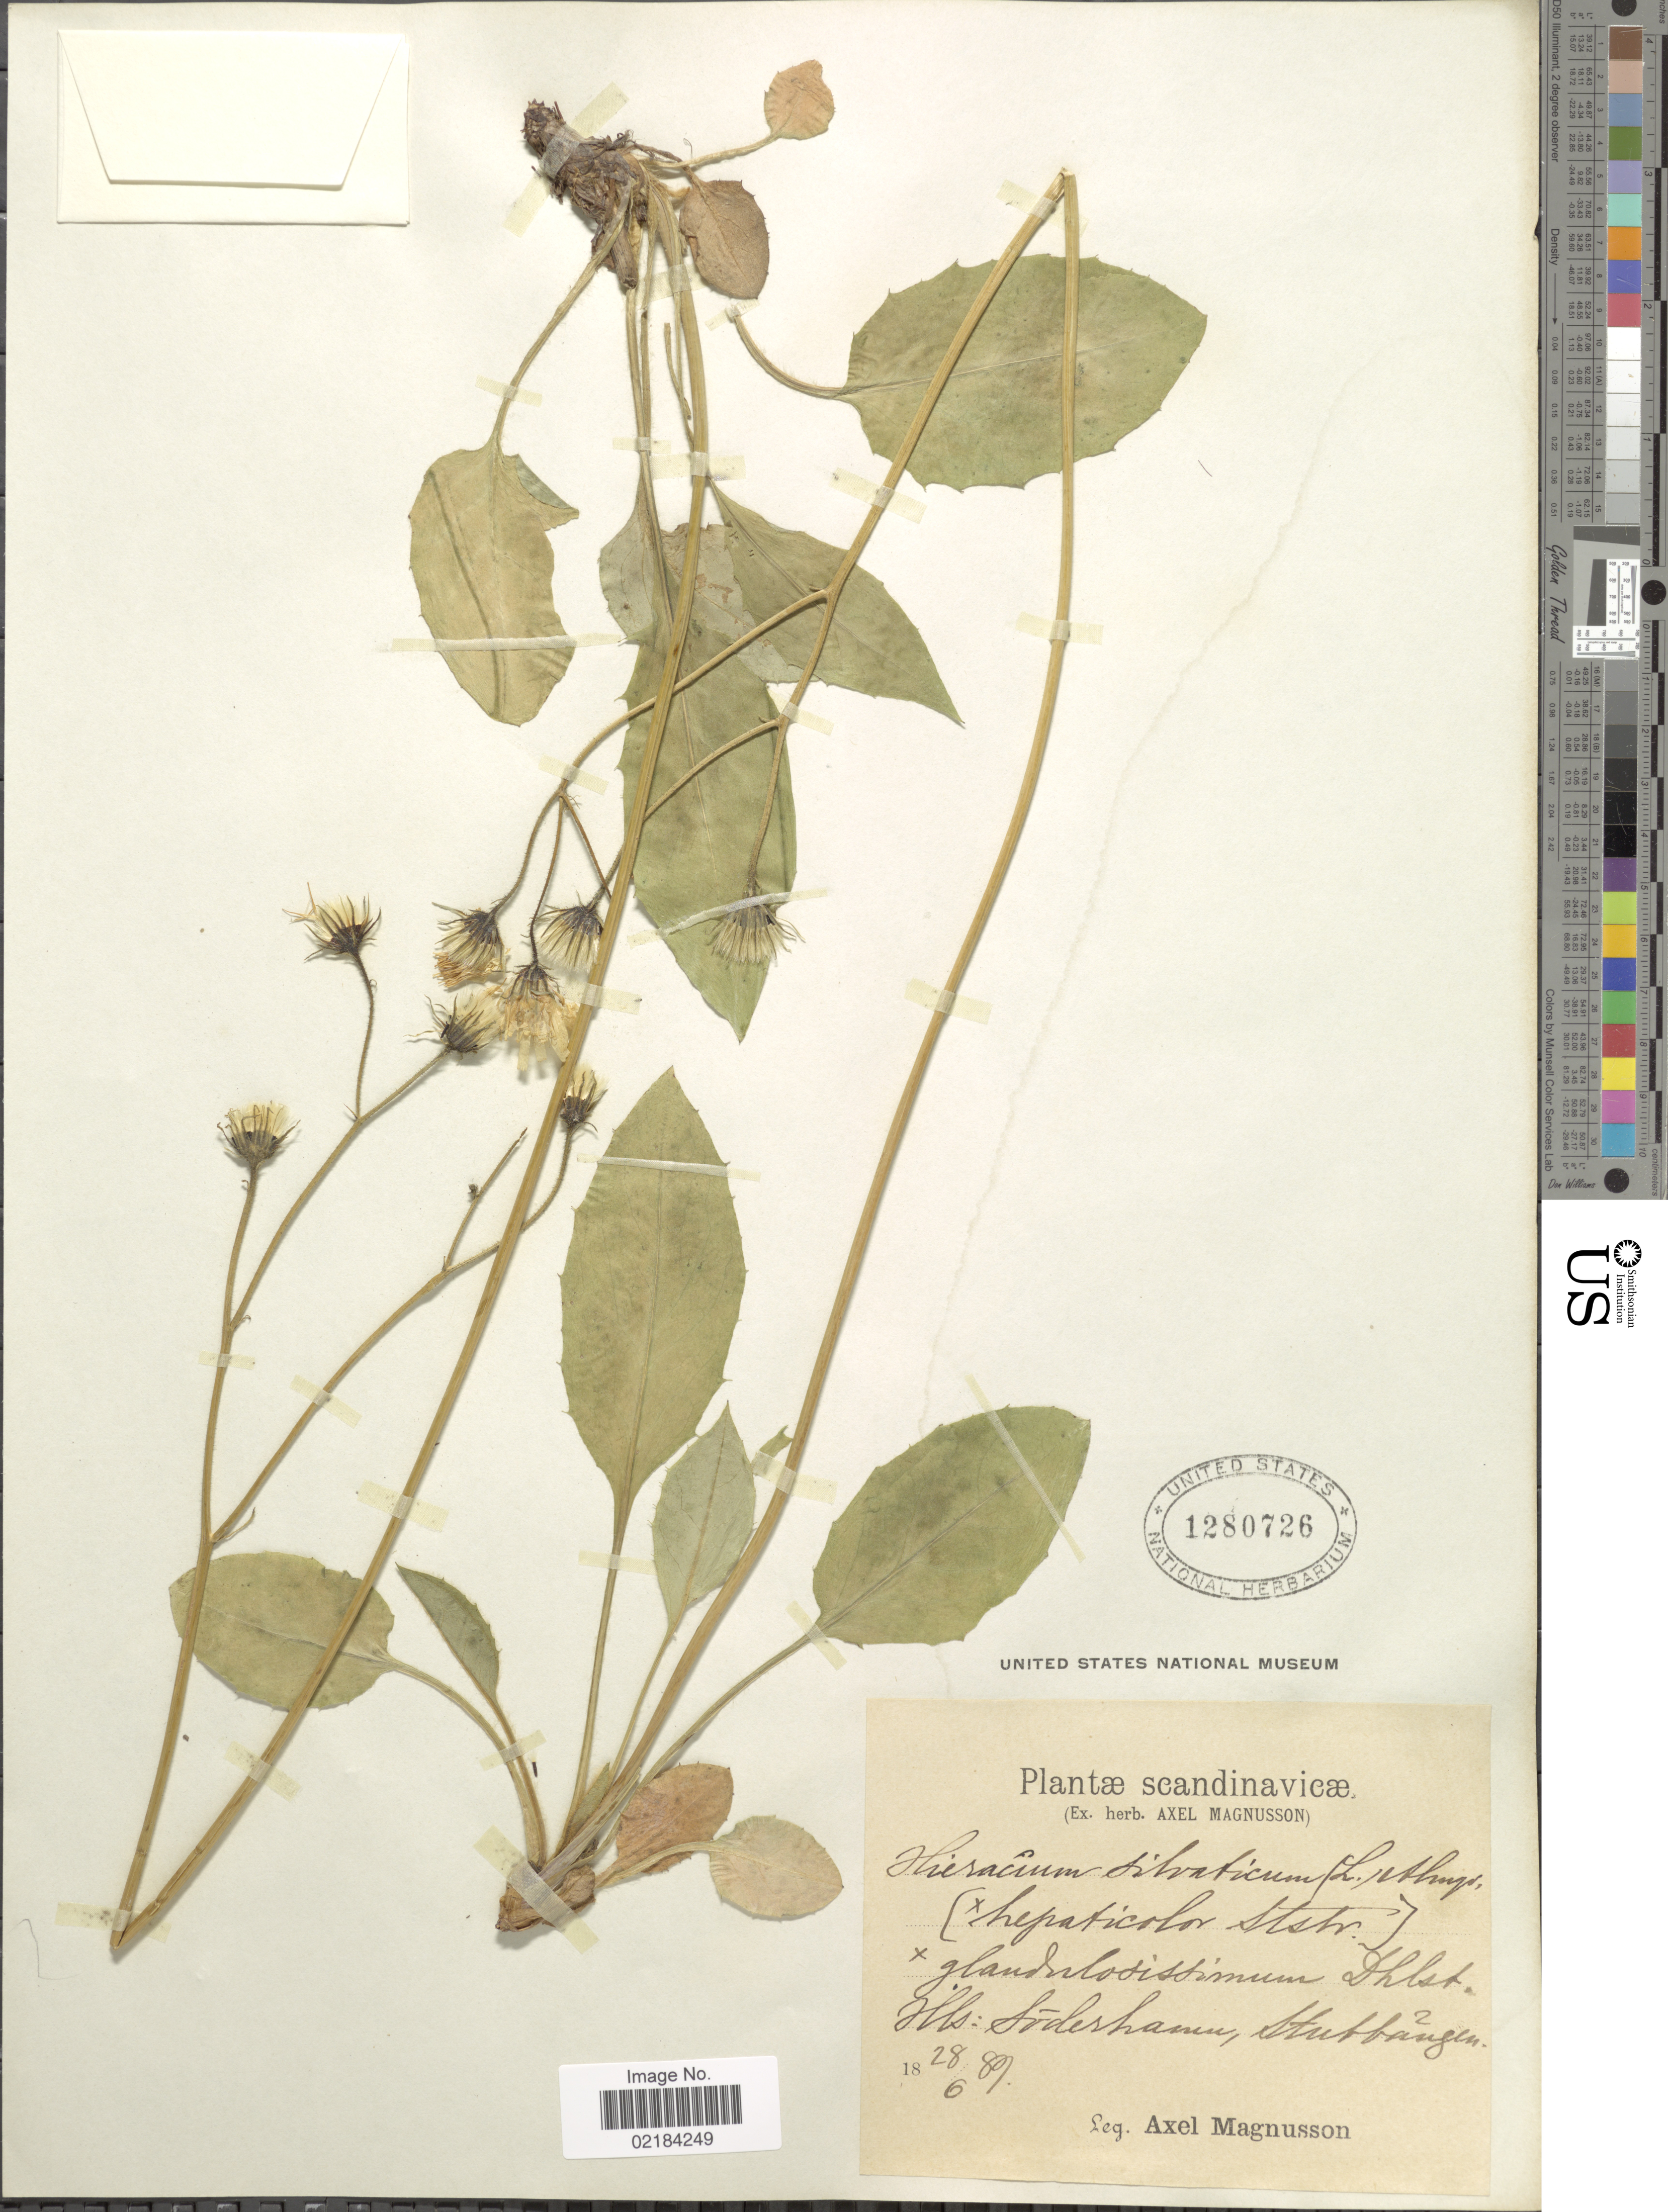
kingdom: Plantae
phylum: Tracheophyta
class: Magnoliopsida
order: Asterales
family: Asteraceae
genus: Hieracium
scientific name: Hieracium sylvaticum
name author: (L.) Gouan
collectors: A. Magnusson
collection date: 1889-06-28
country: Sweden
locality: Hls: Söderhamn, Stubbängen.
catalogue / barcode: US 1280726